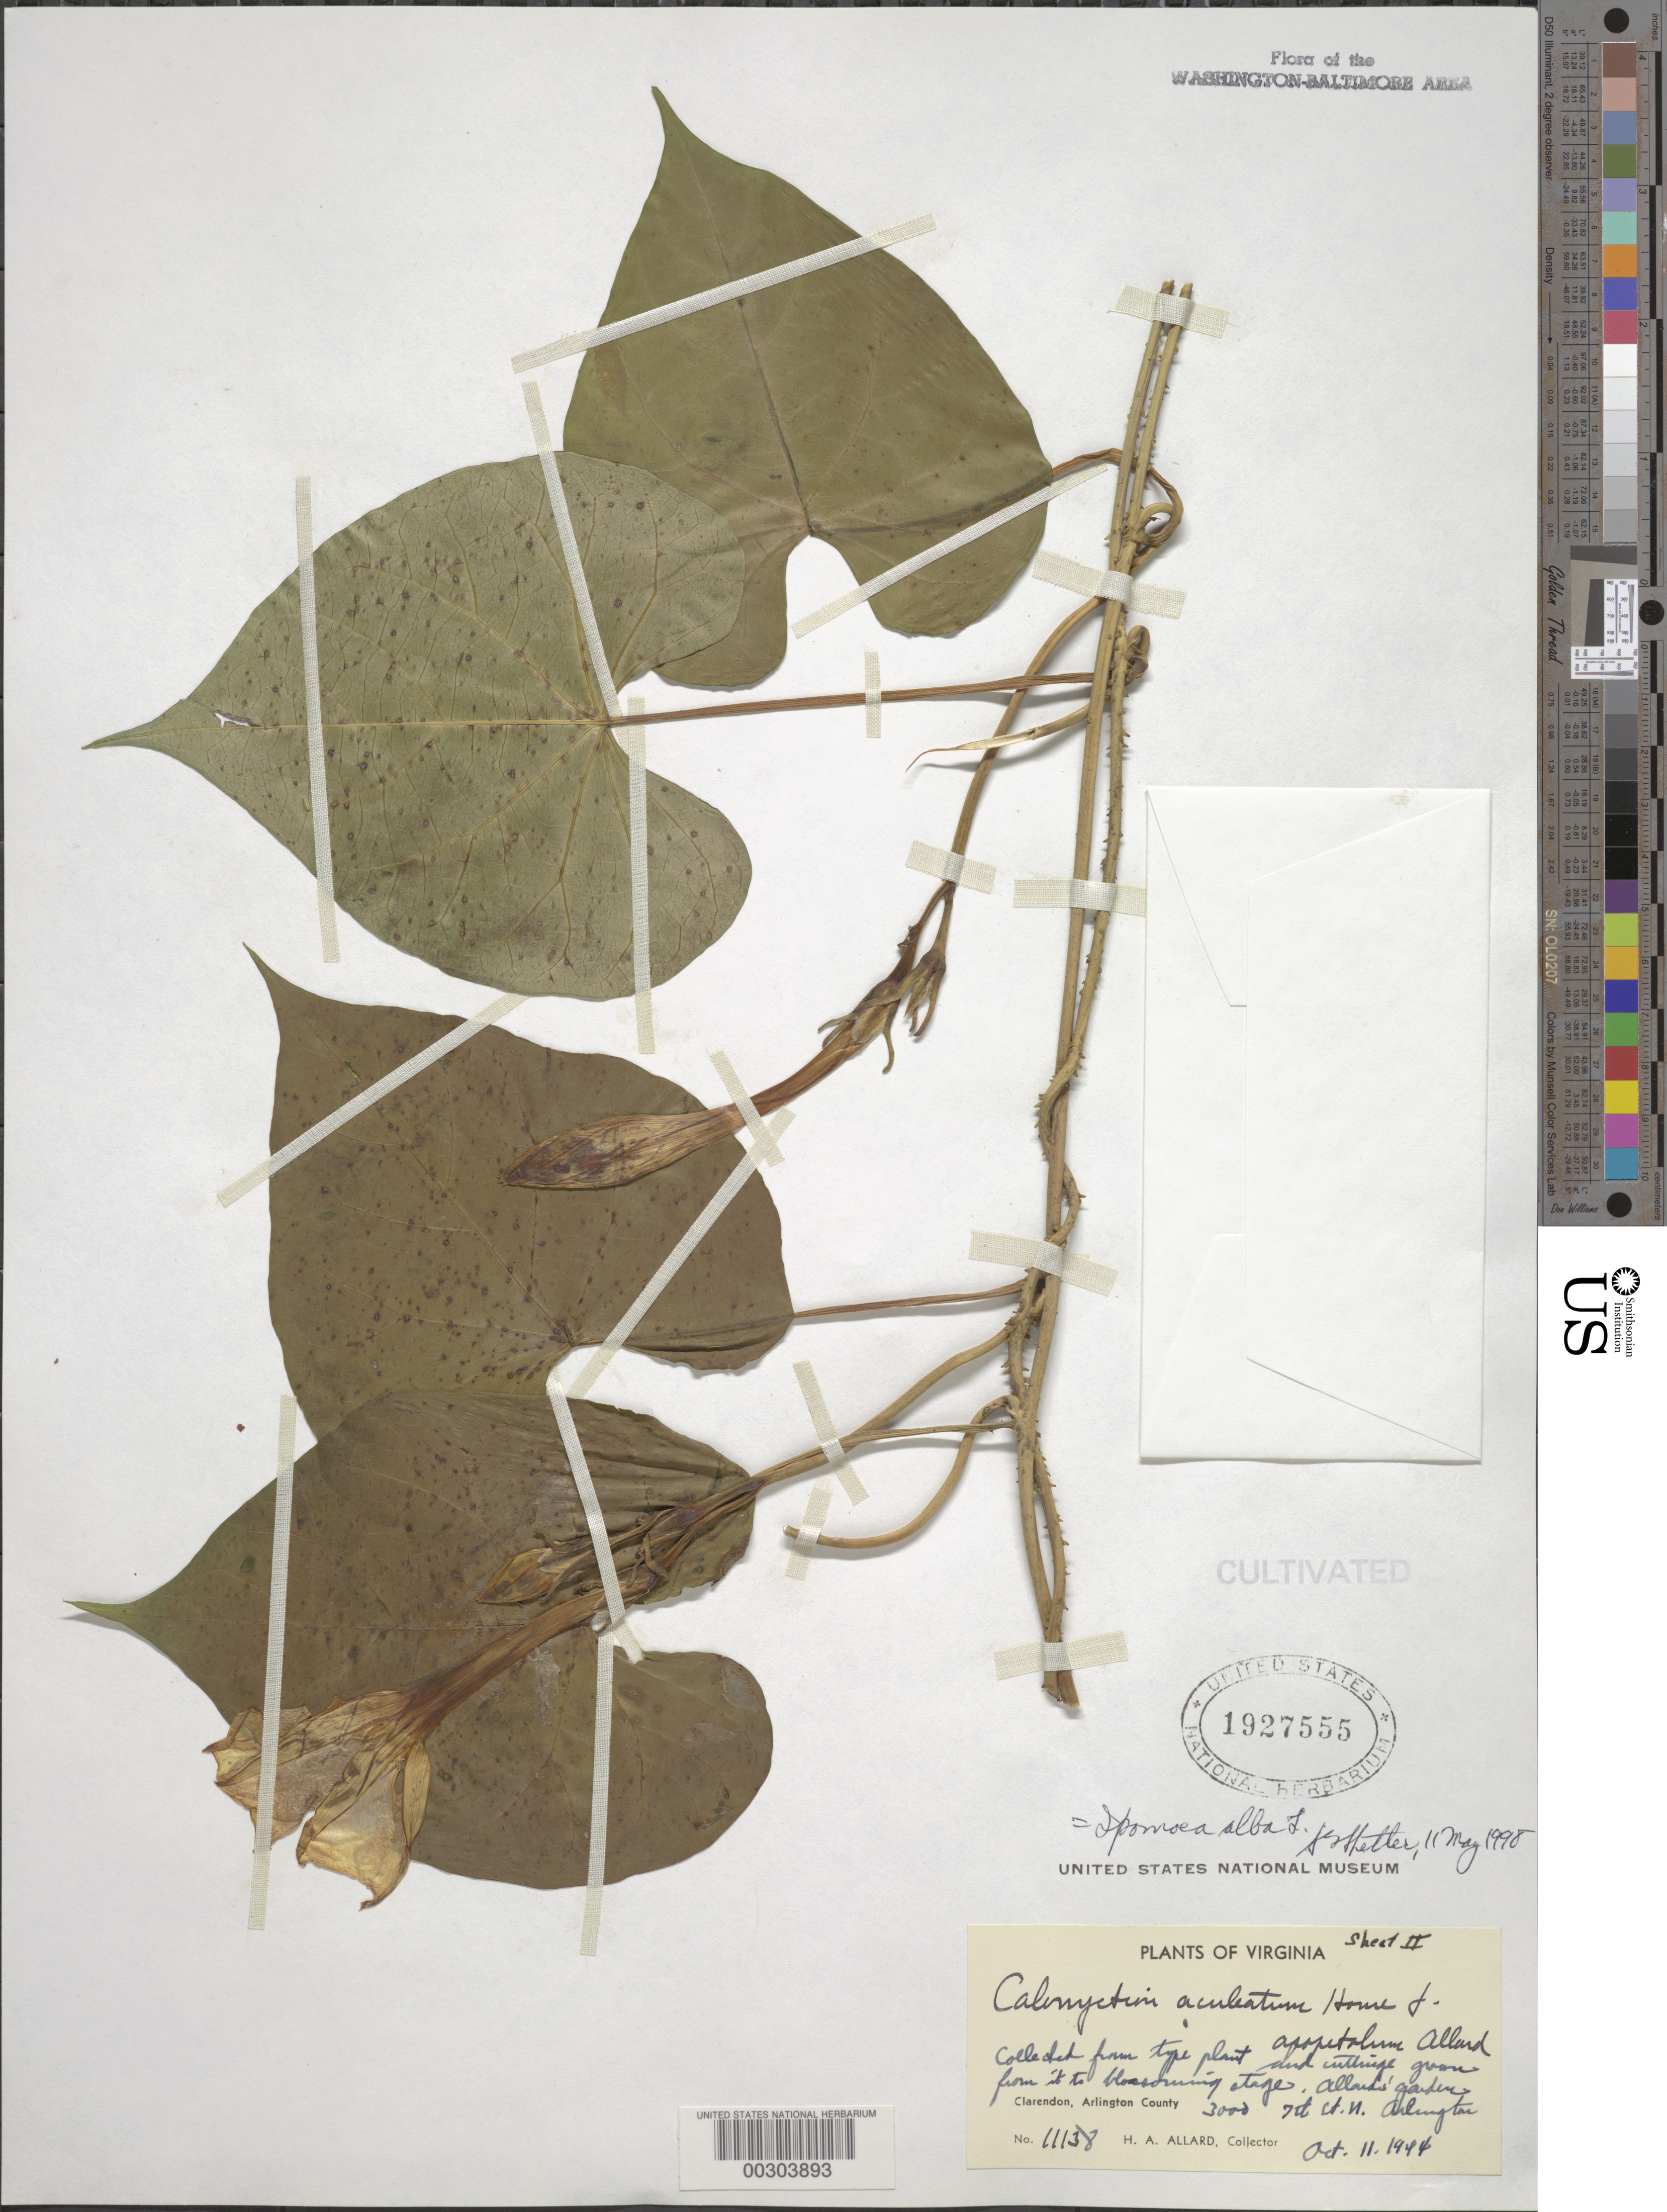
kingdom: Plantae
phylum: Tracheophyta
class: Magnoliopsida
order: Solanales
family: Convolvulaceae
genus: Ipomoea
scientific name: Ipomoea alba L.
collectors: H. A. Allard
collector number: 11138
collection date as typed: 11 Oct 1944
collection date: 1944-10-11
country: United States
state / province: Virginia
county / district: Arlington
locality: Clarendon, 3000 7th St N, H.A. Allard's garden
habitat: Garden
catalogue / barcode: US 1927555